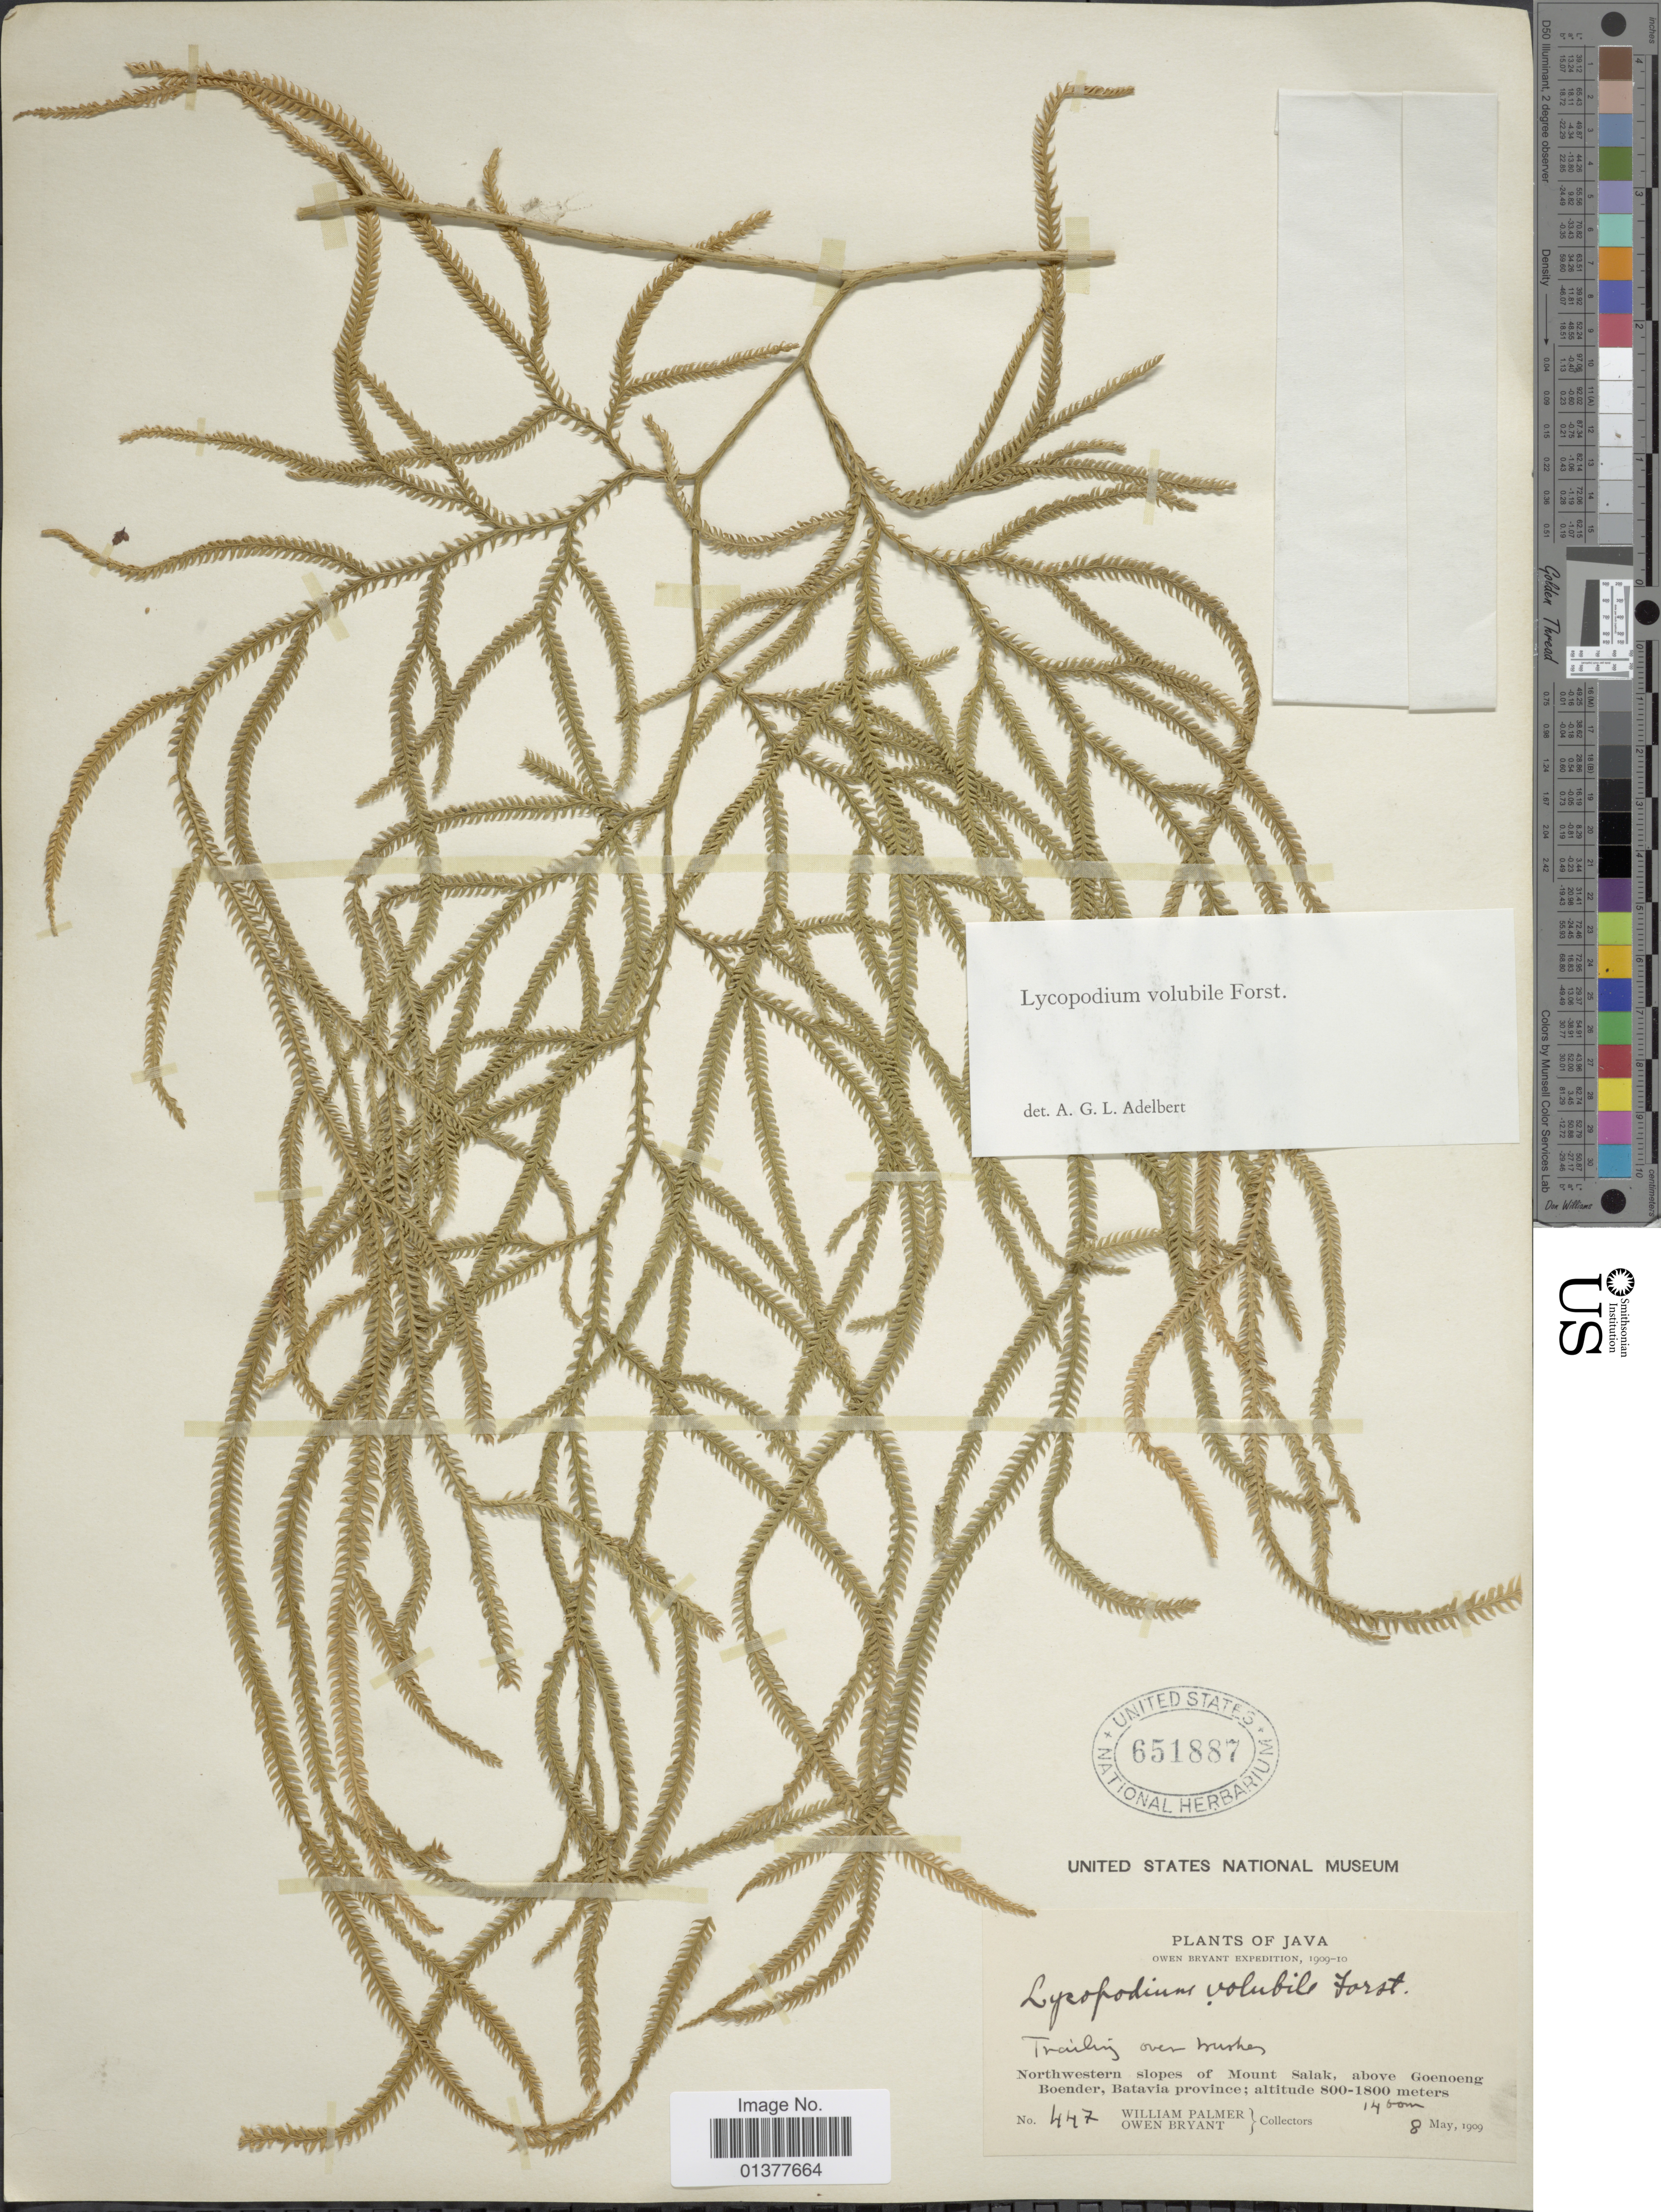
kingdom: Plantae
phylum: Tracheophyta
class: Lycopodiopsida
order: Lycopodiales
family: Lycopodiaceae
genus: Pseudodiphasium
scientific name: Pseudodiphasium volubile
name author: (G. Forst.) Holub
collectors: W. Palmer & O. Bryant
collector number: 447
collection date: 1909-05-08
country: Indonesia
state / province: Java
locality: Northwestern slopes of Mount Salak, above Goenoeng Boender, Batavia province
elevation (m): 800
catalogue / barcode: US 651887